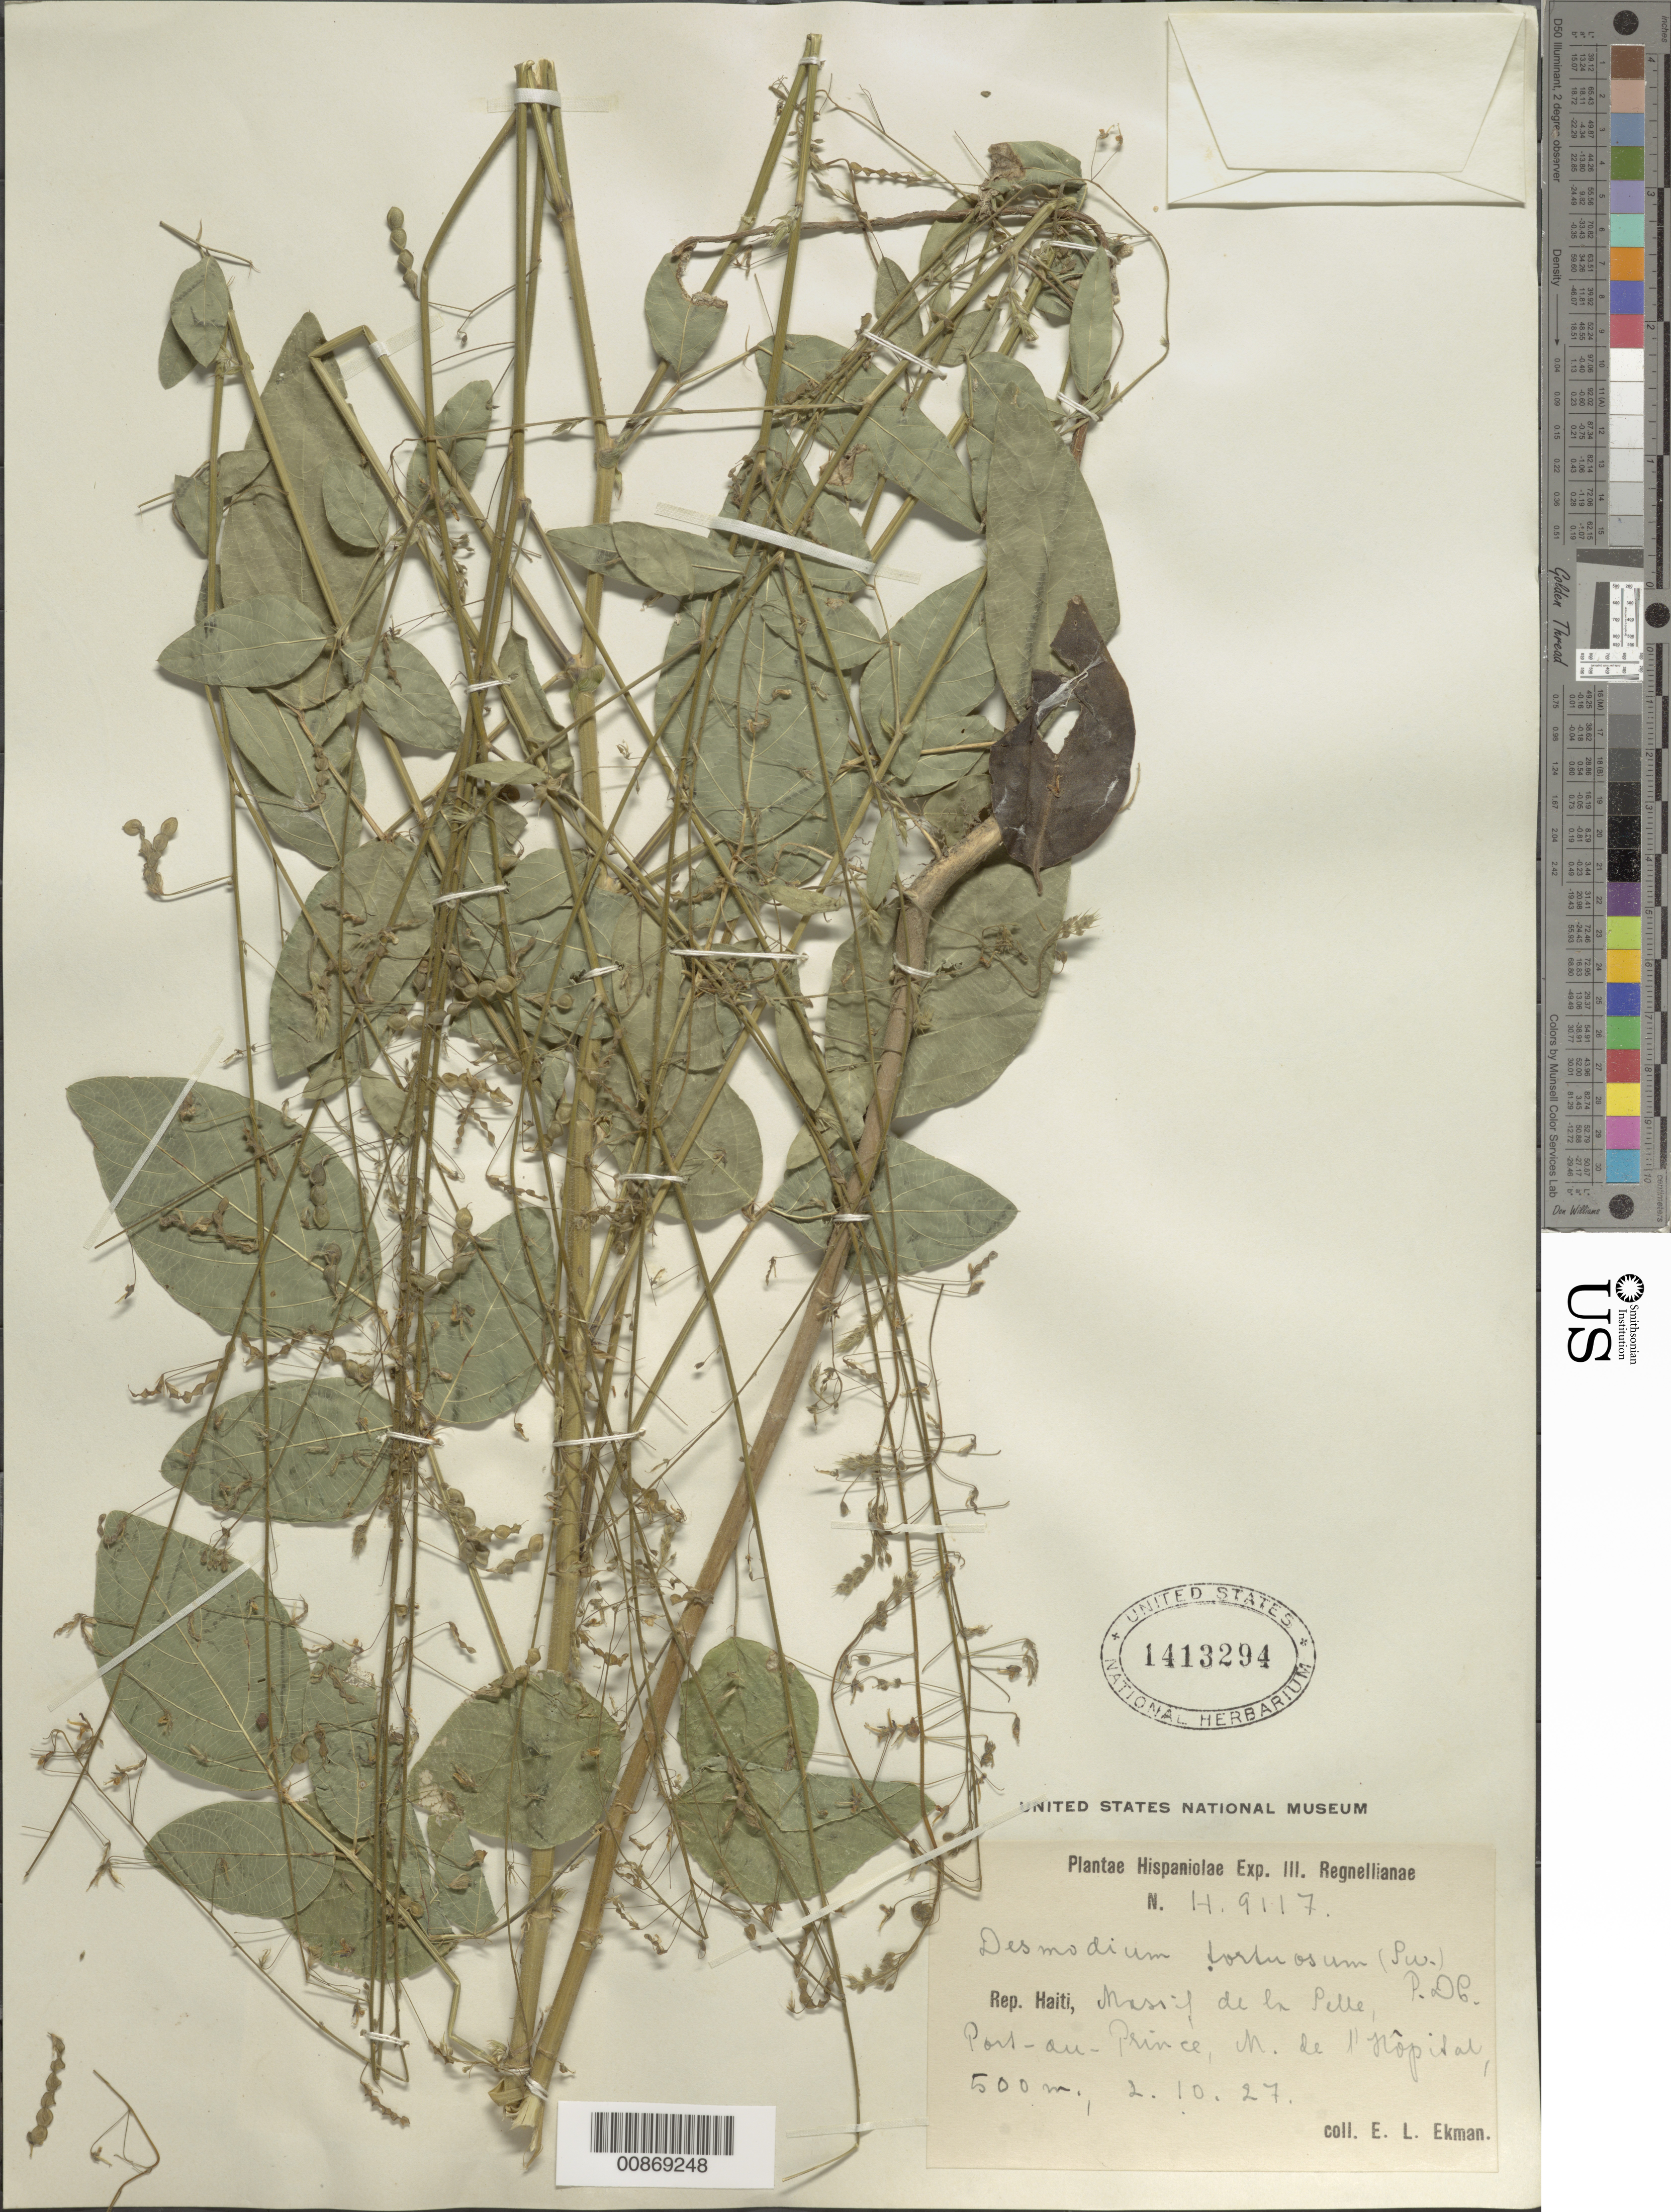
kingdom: Plantae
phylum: Tracheophyta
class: Magnoliopsida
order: Fabales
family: Fabaceae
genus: Desmodium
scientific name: Desmodium tortuosum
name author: (Sw.) DC.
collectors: E. L. Ekman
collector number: H 9117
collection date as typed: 02 Oct 1927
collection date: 1927-10-02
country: Haiti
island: Hispaniola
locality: Massif de la Selle, Port-au-Prince, M. de l'Hôpital.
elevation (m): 500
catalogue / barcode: US 1413294